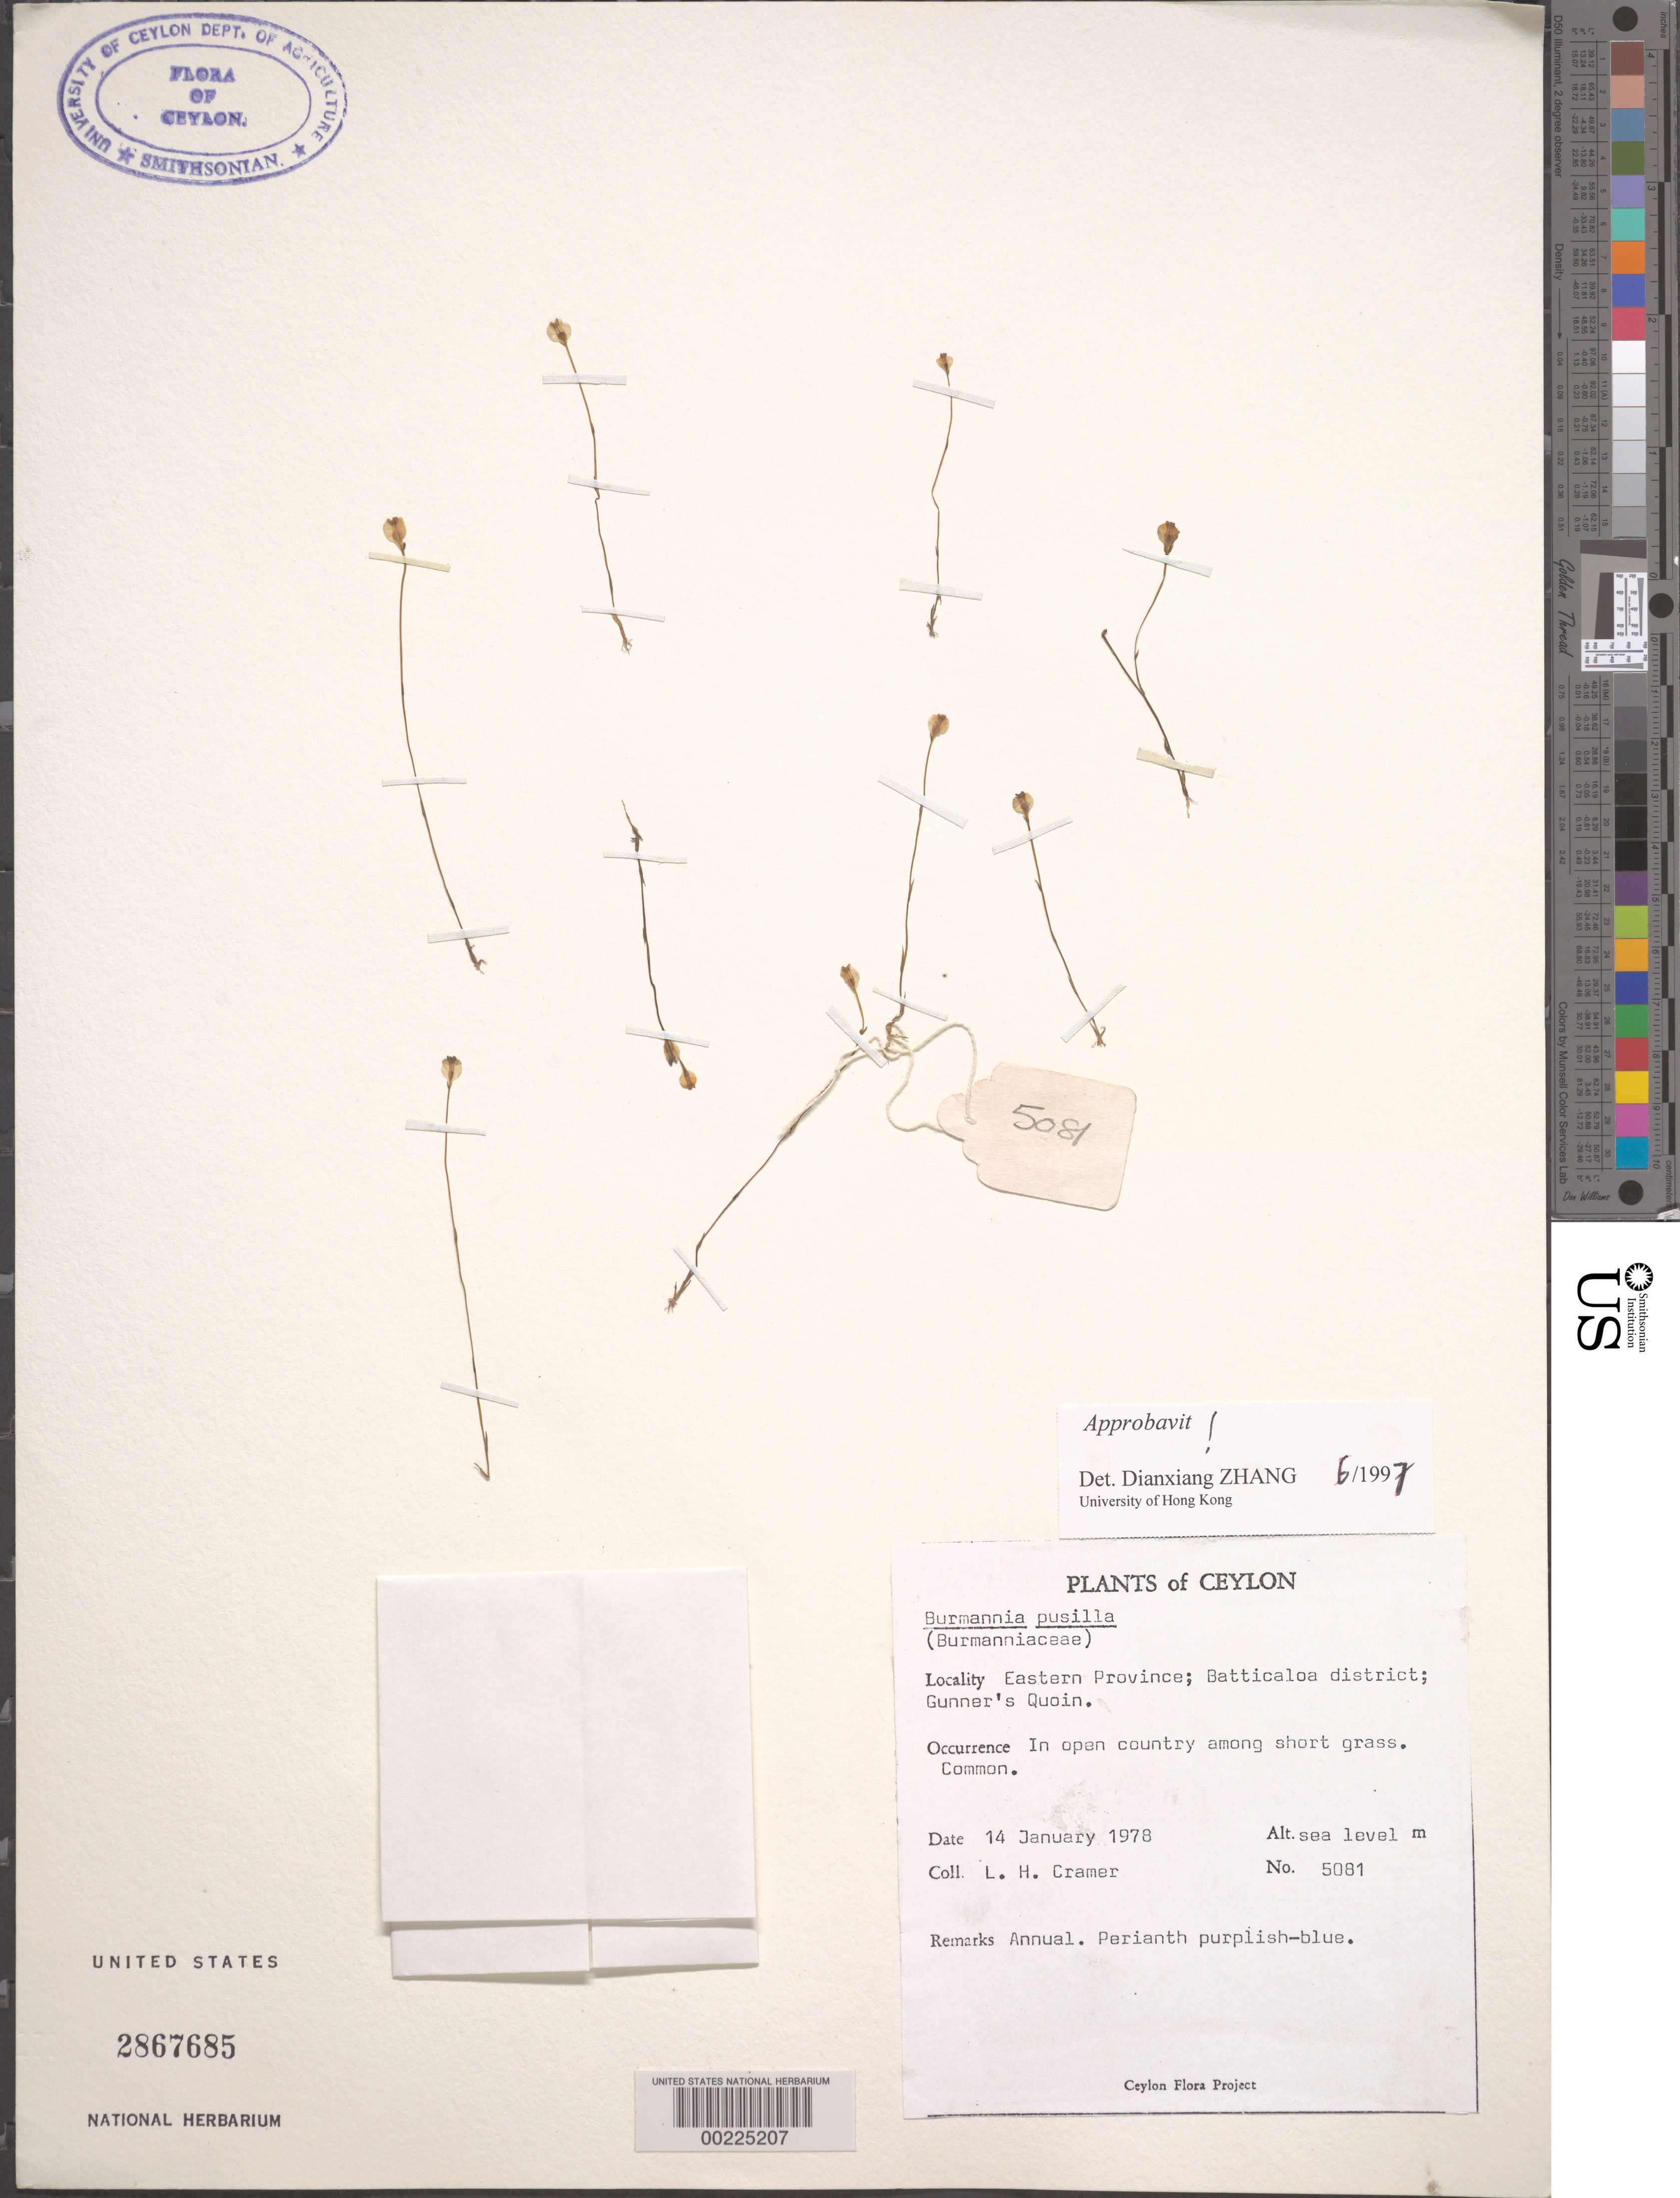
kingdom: Plantae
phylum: Tracheophyta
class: Liliopsida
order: Dioscoreales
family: Burmanniaceae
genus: Burmannia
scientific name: Burmannia pusilla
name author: Thwaites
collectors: L. H. Cramer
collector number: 5081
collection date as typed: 14 Jan 1978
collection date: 1978-01-14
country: Sri Lanka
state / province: Eastern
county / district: Batticaloa Dist.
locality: Gunner's quoin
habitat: In open country among short grass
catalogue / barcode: US 2867685